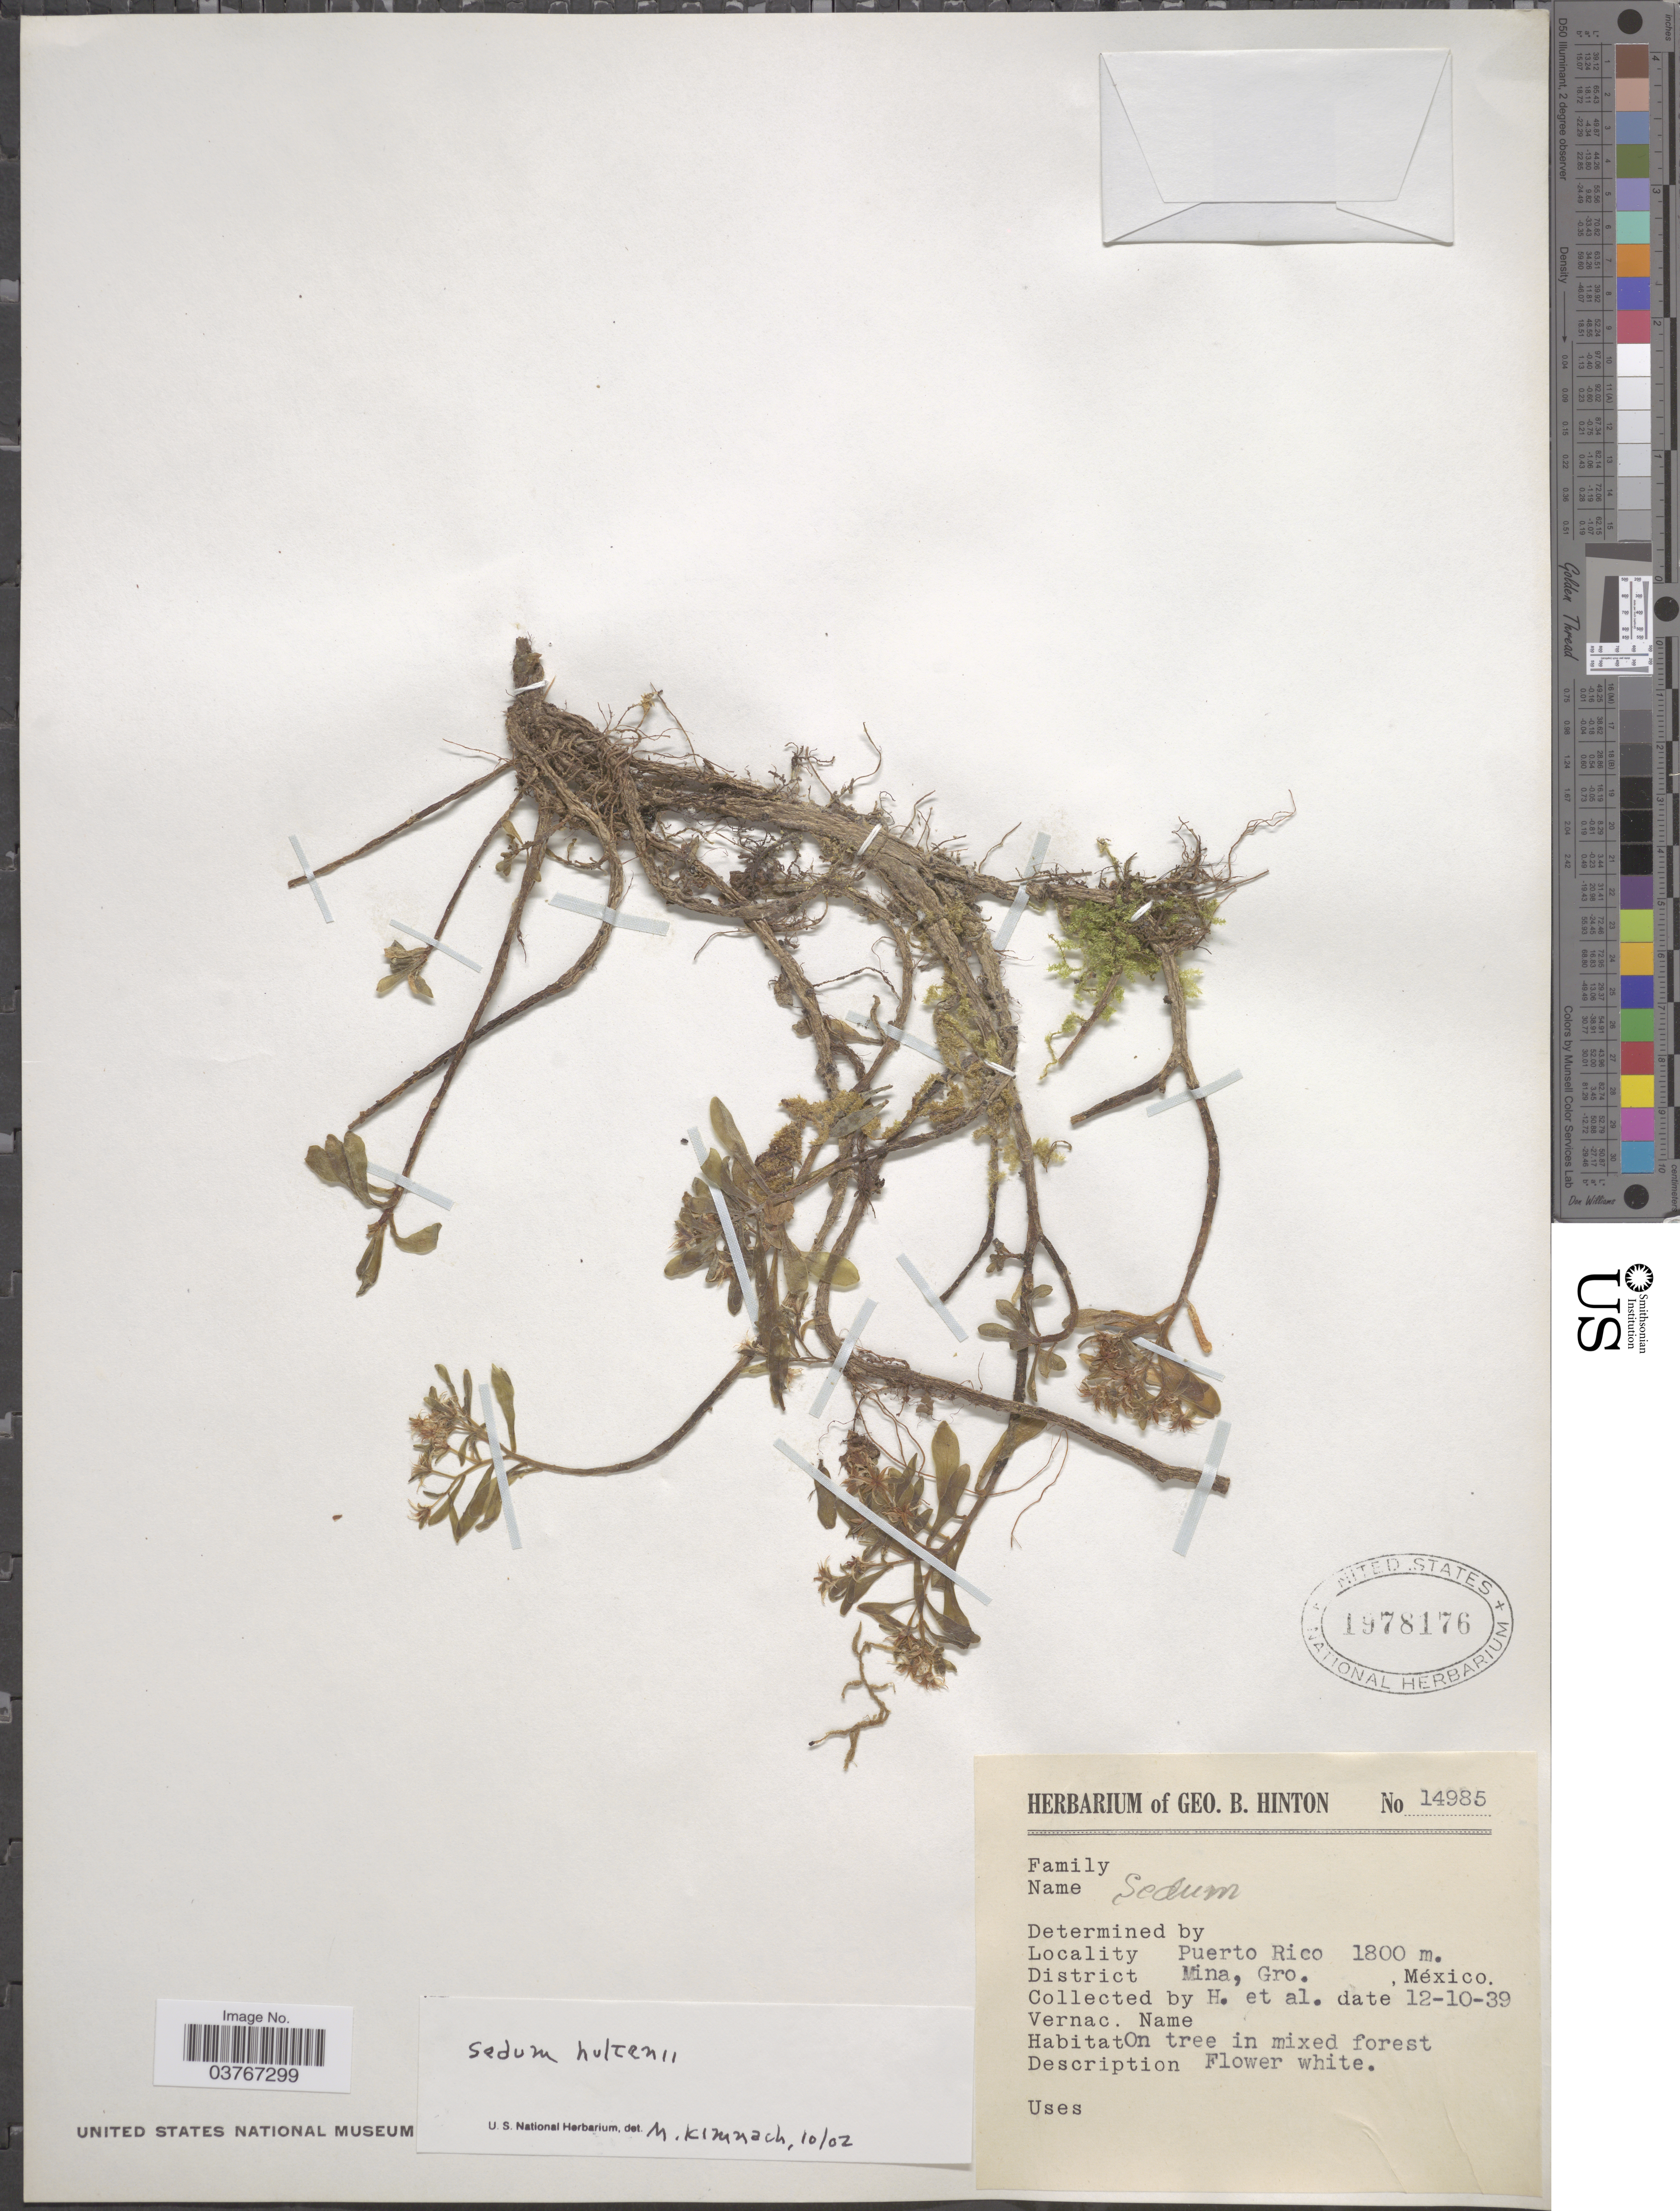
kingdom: Plantae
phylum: Tracheophyta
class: Magnoliopsida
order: Saxifragales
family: Crassulaceae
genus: Sedum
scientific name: Sedum hultenii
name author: Fröd.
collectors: G. B. Hinton & et al.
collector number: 14985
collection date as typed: Transcribed d/m/y: 12/10/39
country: Mexico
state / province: Guerrero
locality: Puerto Rico. District Mina.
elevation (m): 1800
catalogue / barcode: US 1978176